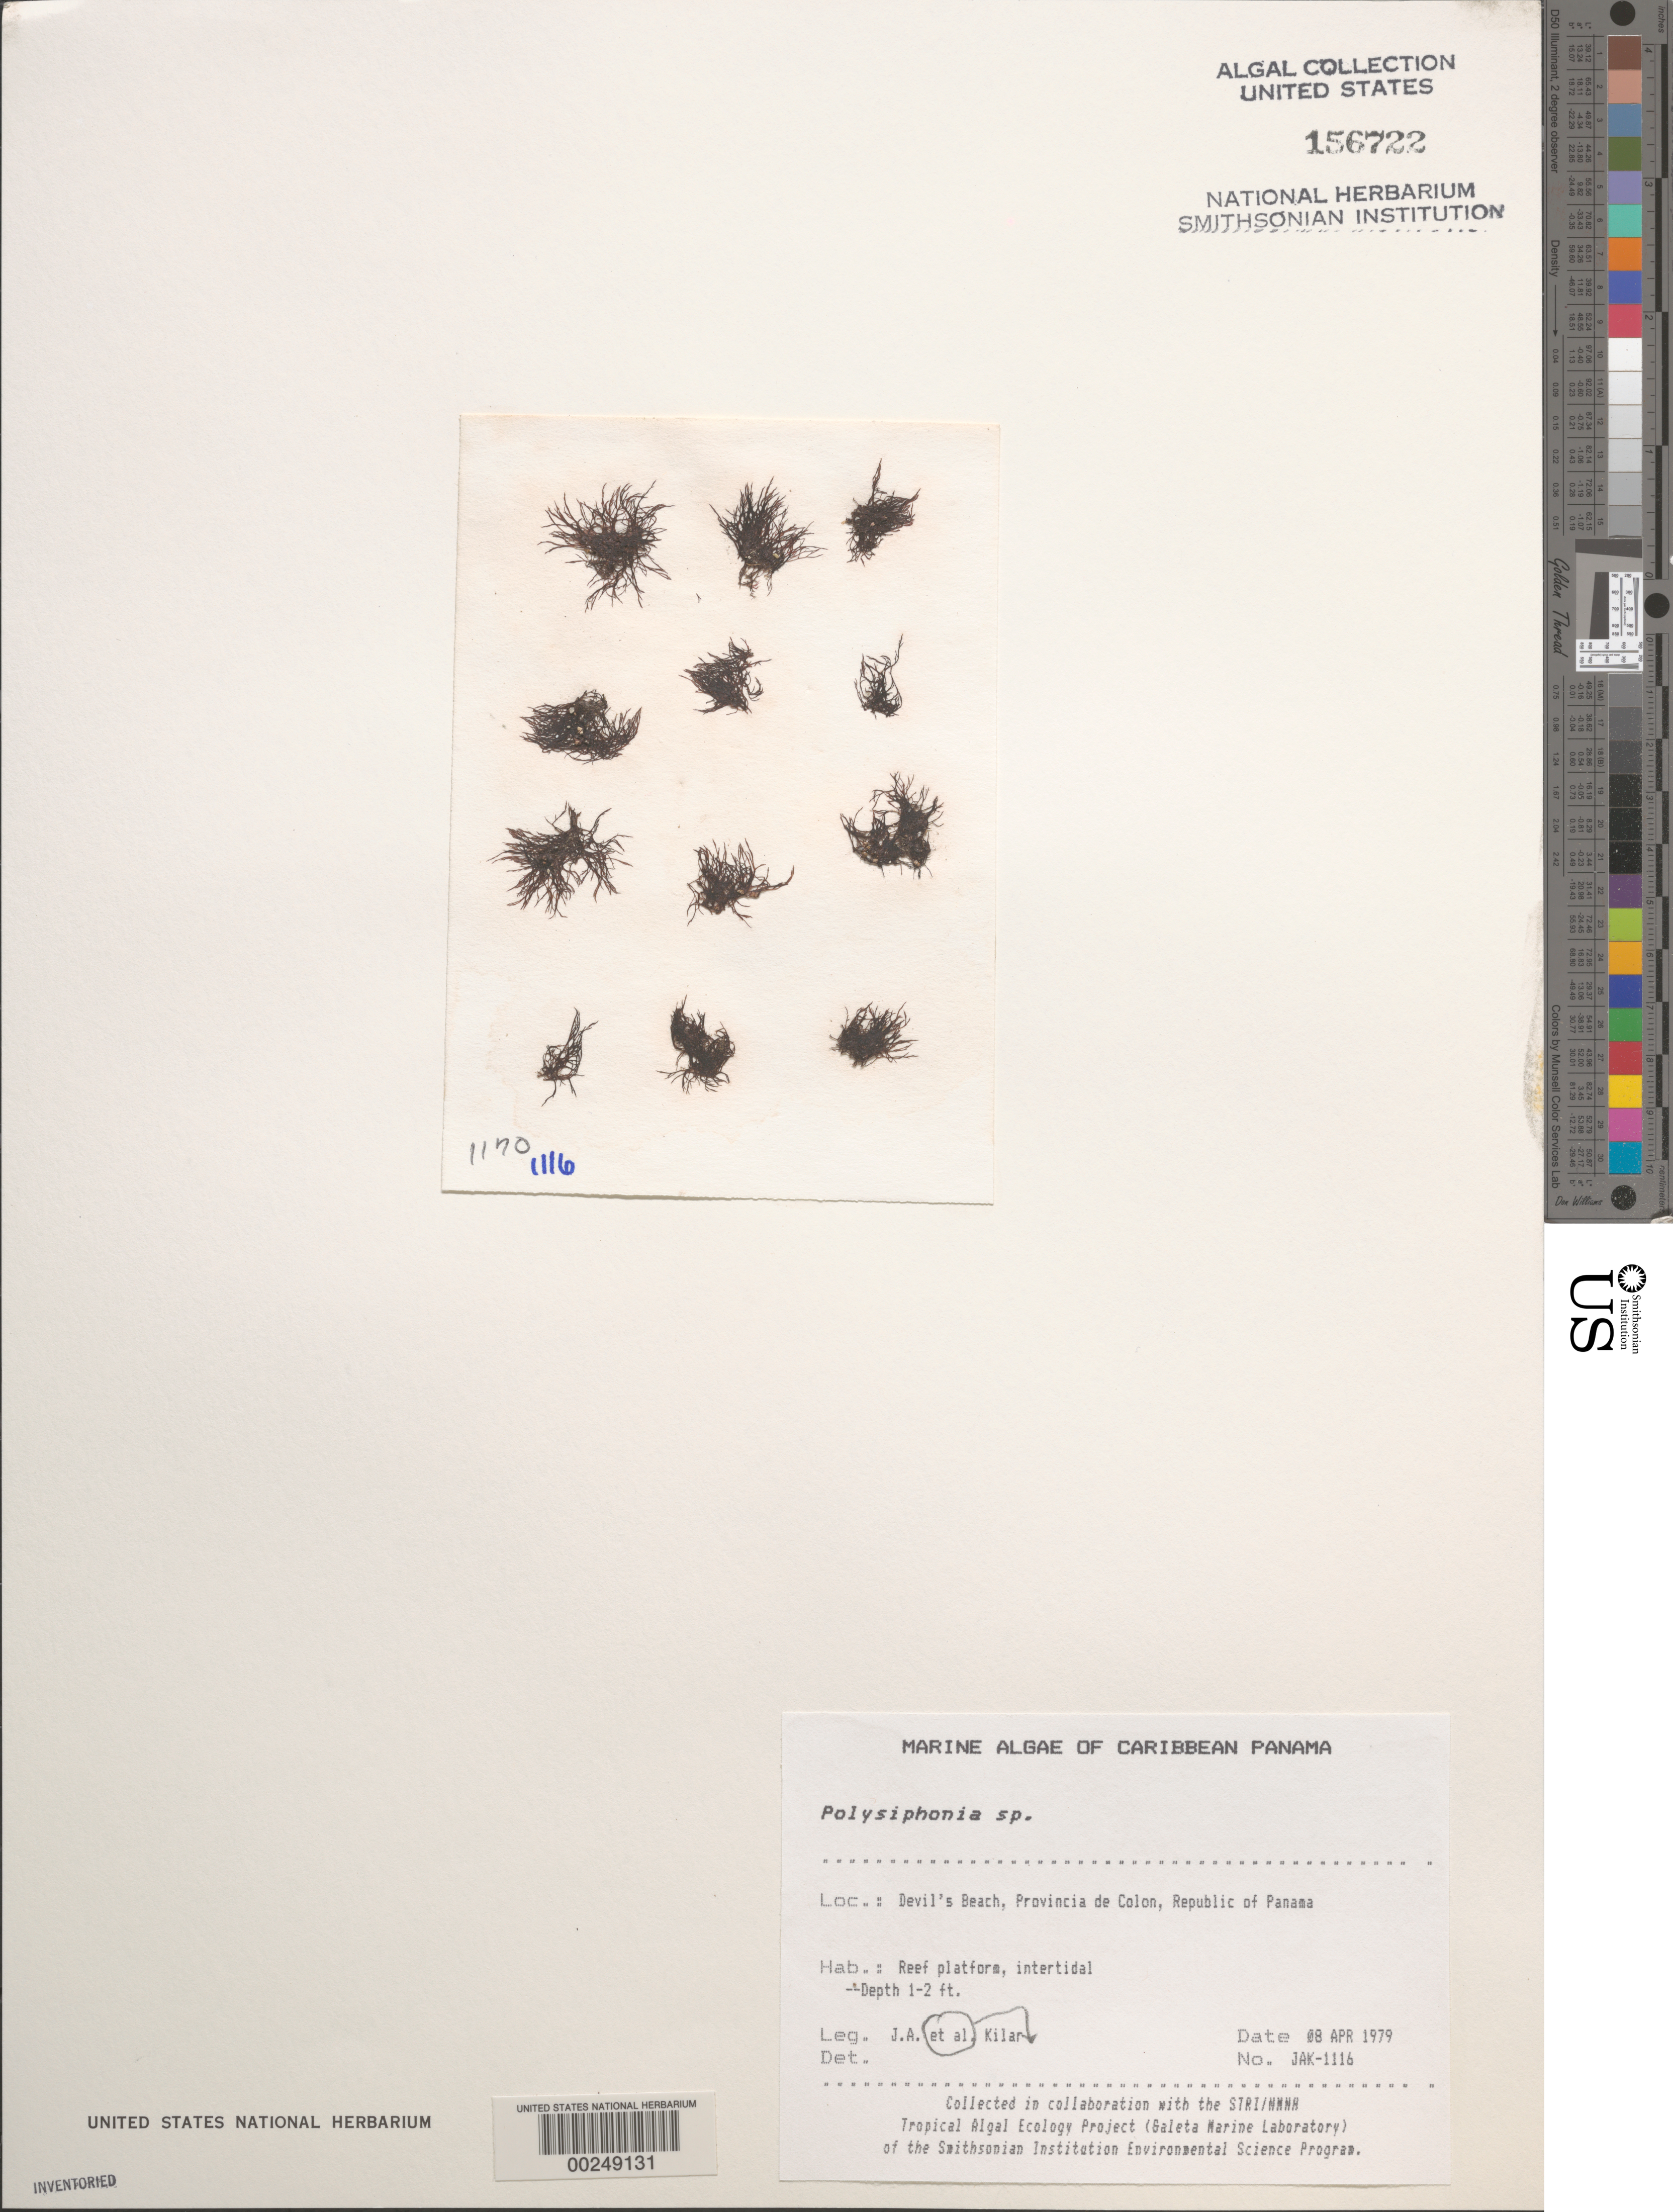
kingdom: Plantae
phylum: Rhodophyta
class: Florideophyceae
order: Ceramiales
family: Rhodomelaceae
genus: Polysiphonia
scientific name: Polysiphonia sp.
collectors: J. A. Kilar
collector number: JAK-1116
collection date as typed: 08 Apr 1979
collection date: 1979-04-08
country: Panama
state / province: Colón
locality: Devil's Beach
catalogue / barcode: US 156722